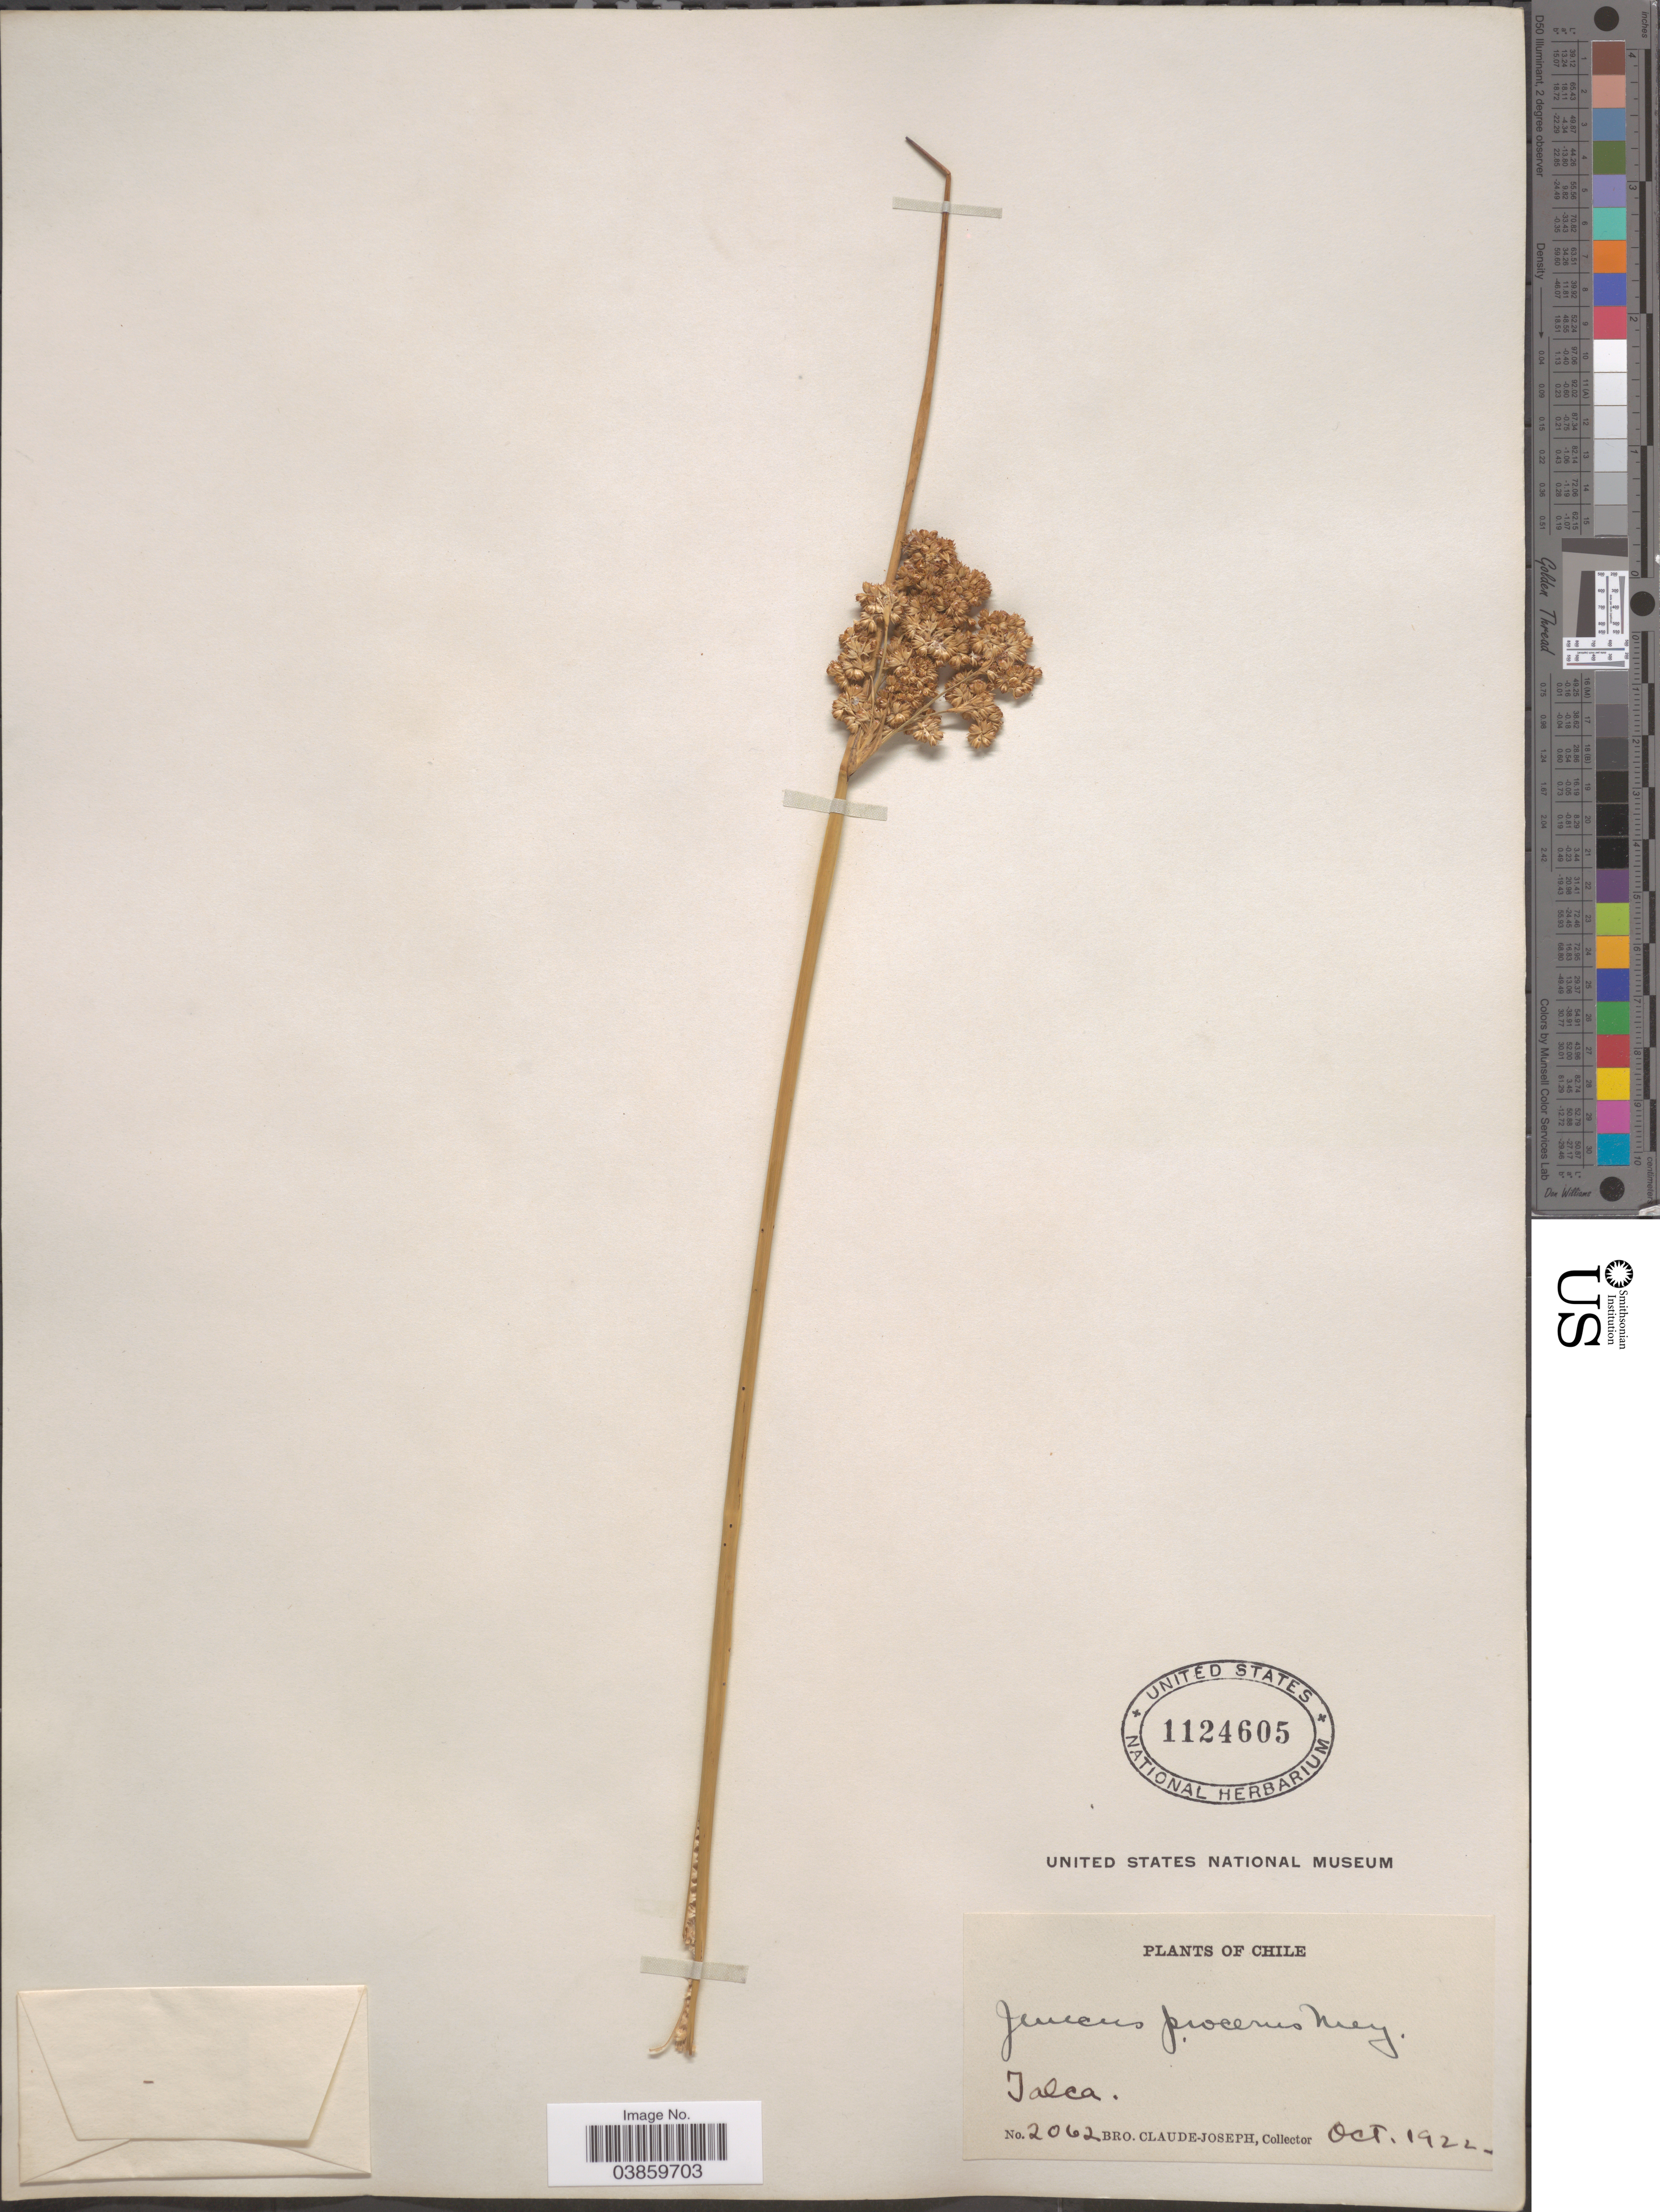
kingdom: Plantae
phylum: Tracheophyta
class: Liliopsida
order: Poales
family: Juncaceae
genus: Juncus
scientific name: Juncus procerus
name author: E. Mey.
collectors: Bro. Claude-Joseph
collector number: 2062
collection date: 1922-10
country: Chile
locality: Talca.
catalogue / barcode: US 1124605